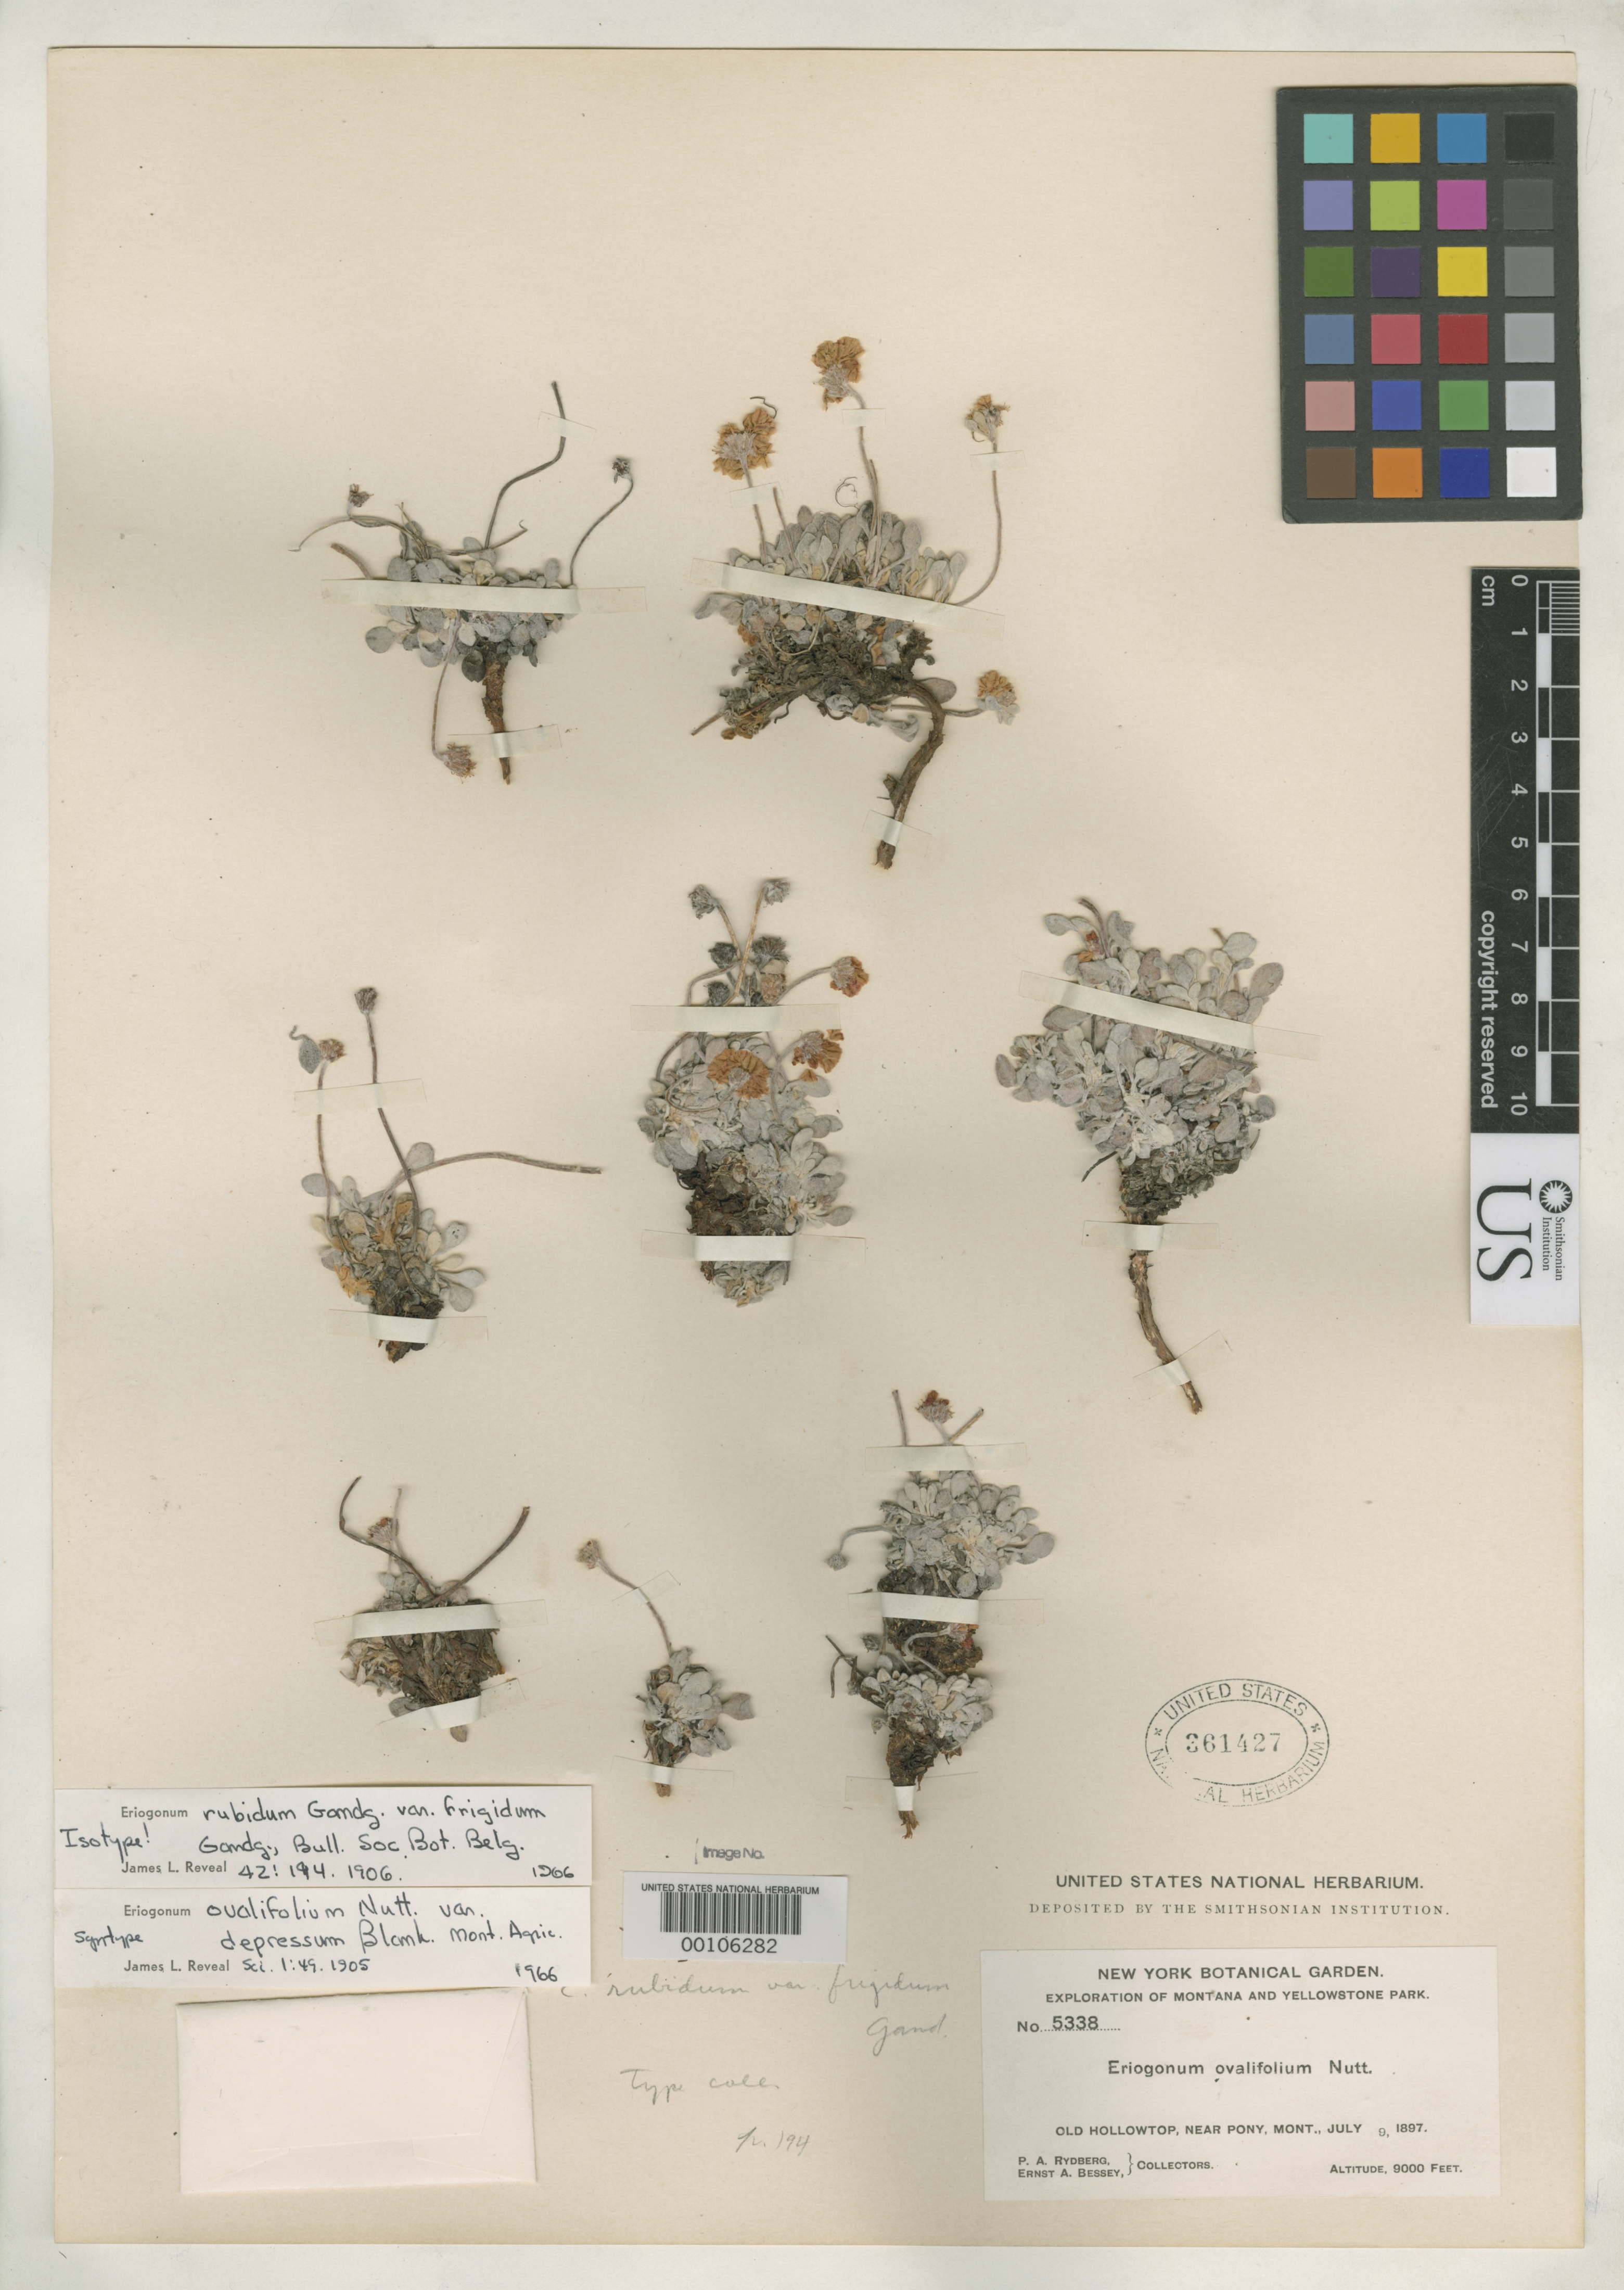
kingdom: Plantae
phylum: Tracheophyta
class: Magnoliopsida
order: Caryophyllales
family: Polygonaceae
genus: Eriogonum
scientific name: Eriogonum rubidum var. frigidum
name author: Gand.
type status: Isotype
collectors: P. A. Rydberg & E. Bessey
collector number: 5338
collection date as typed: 09 Jul 1897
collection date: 1897-07-09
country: United States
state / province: Montana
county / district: Madison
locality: Old Hollow Top Mountain, southwest of Pony.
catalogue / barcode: US 361427